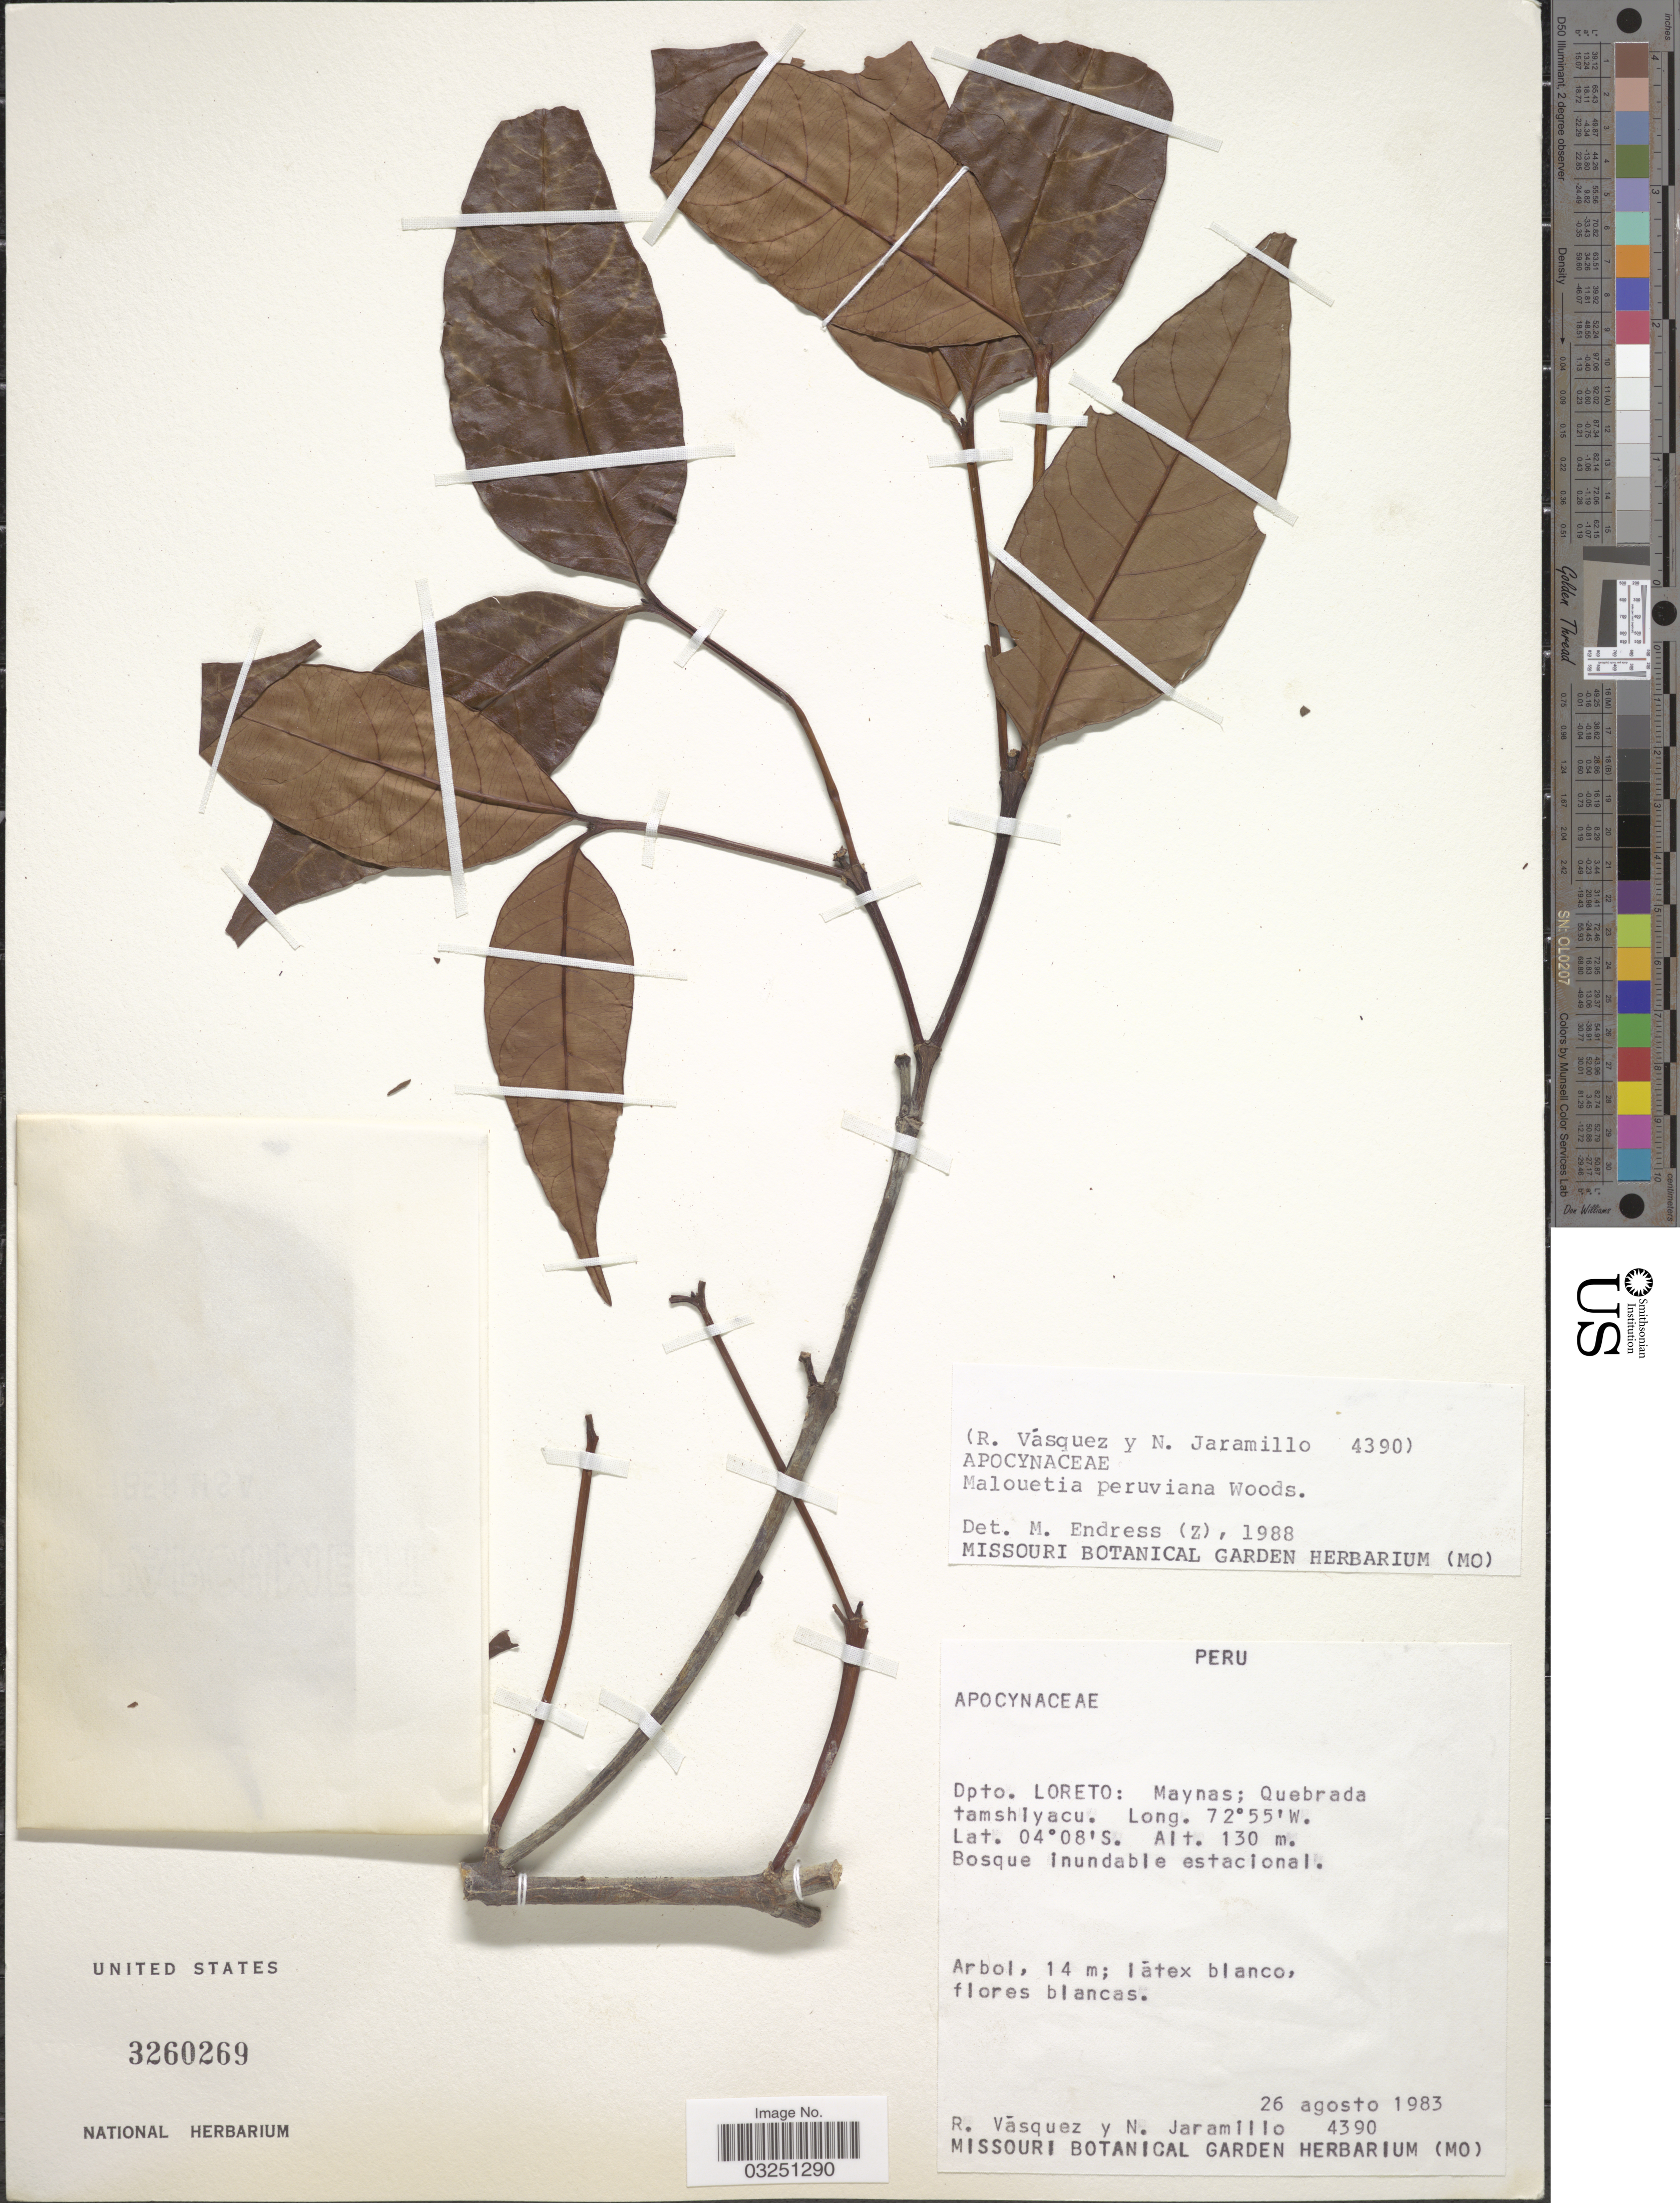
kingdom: Plantae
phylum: Tracheophyta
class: Magnoliopsida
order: Gentianales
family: Apocynaceae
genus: Malouetia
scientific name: Malouetia peruviana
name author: Woodson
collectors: R. Vásquez & N. Jaramillo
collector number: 4390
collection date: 1983-08-26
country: Peru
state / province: Loreto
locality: Maynas; Quebrada tamshiyacu.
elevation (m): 130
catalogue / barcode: US 3260269